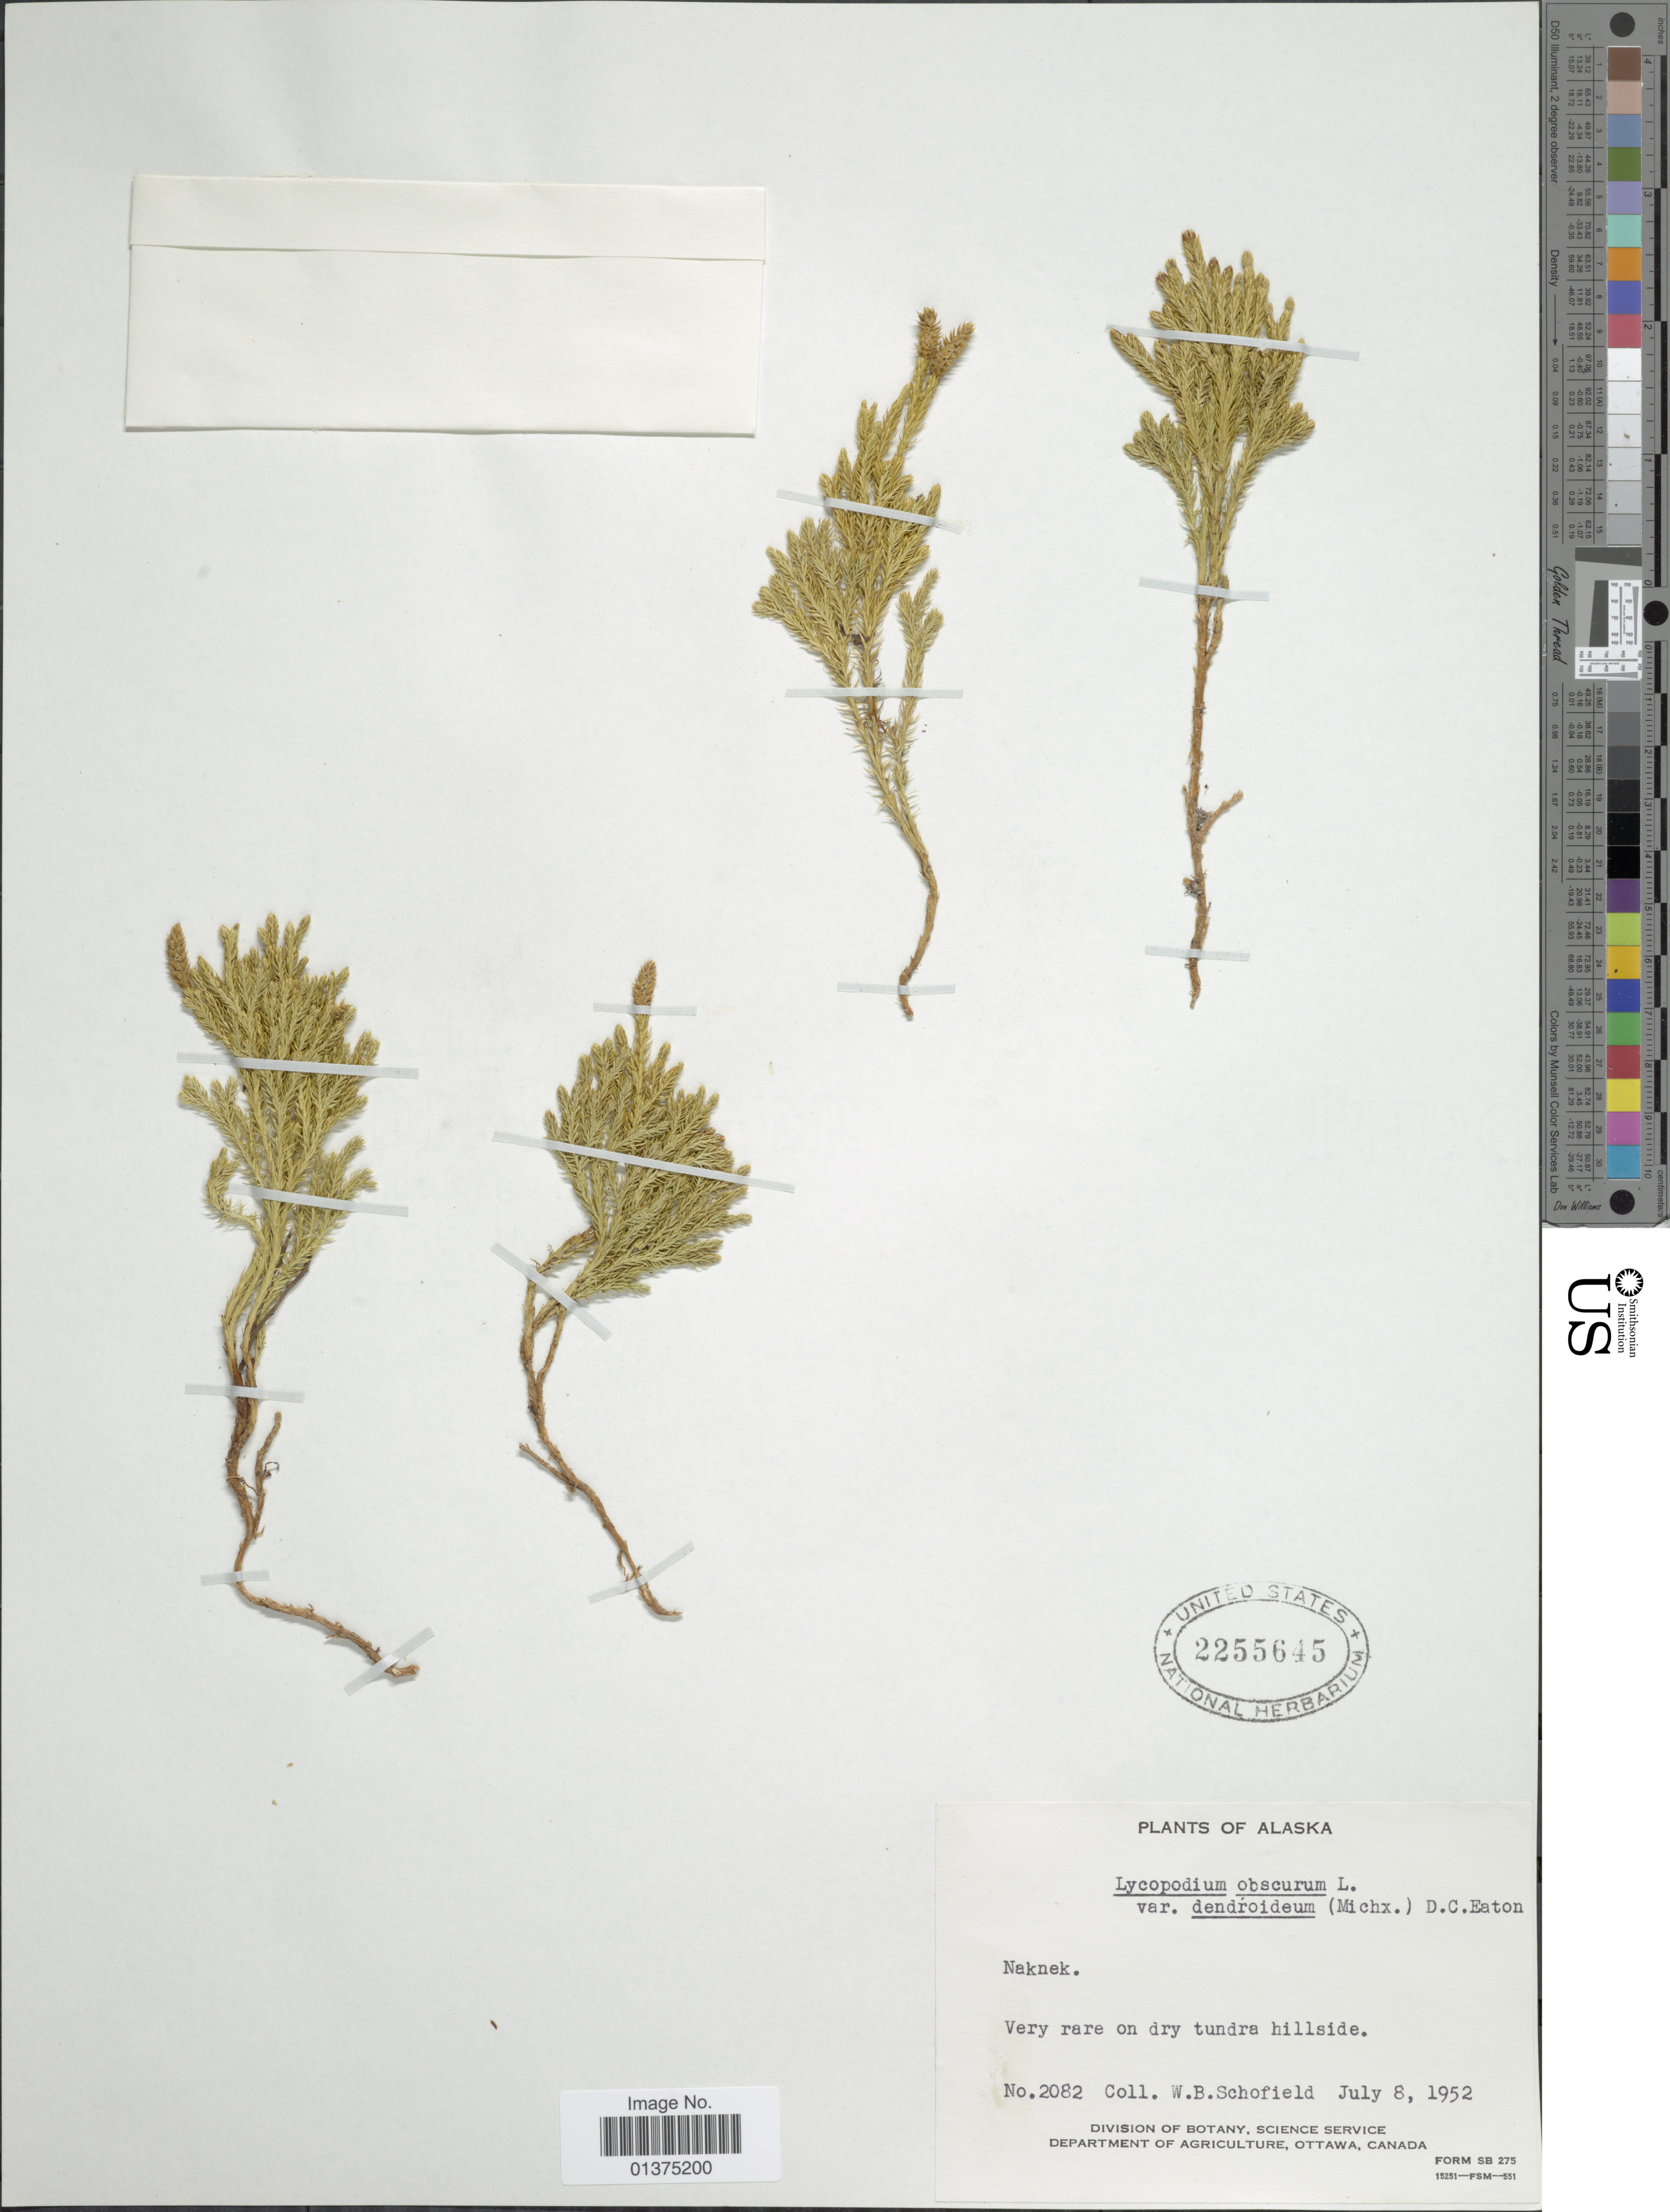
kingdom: Plantae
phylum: Tracheophyta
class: Lycopodiopsida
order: Lycopodiales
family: Lycopodiaceae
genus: Dendrolycopodium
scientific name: Dendrolycopodium dendroideum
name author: (Michx.) A. Haines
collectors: W. Schofield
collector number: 2082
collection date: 1952-07-08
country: United States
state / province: Alaska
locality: Naknek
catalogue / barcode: US 2255645